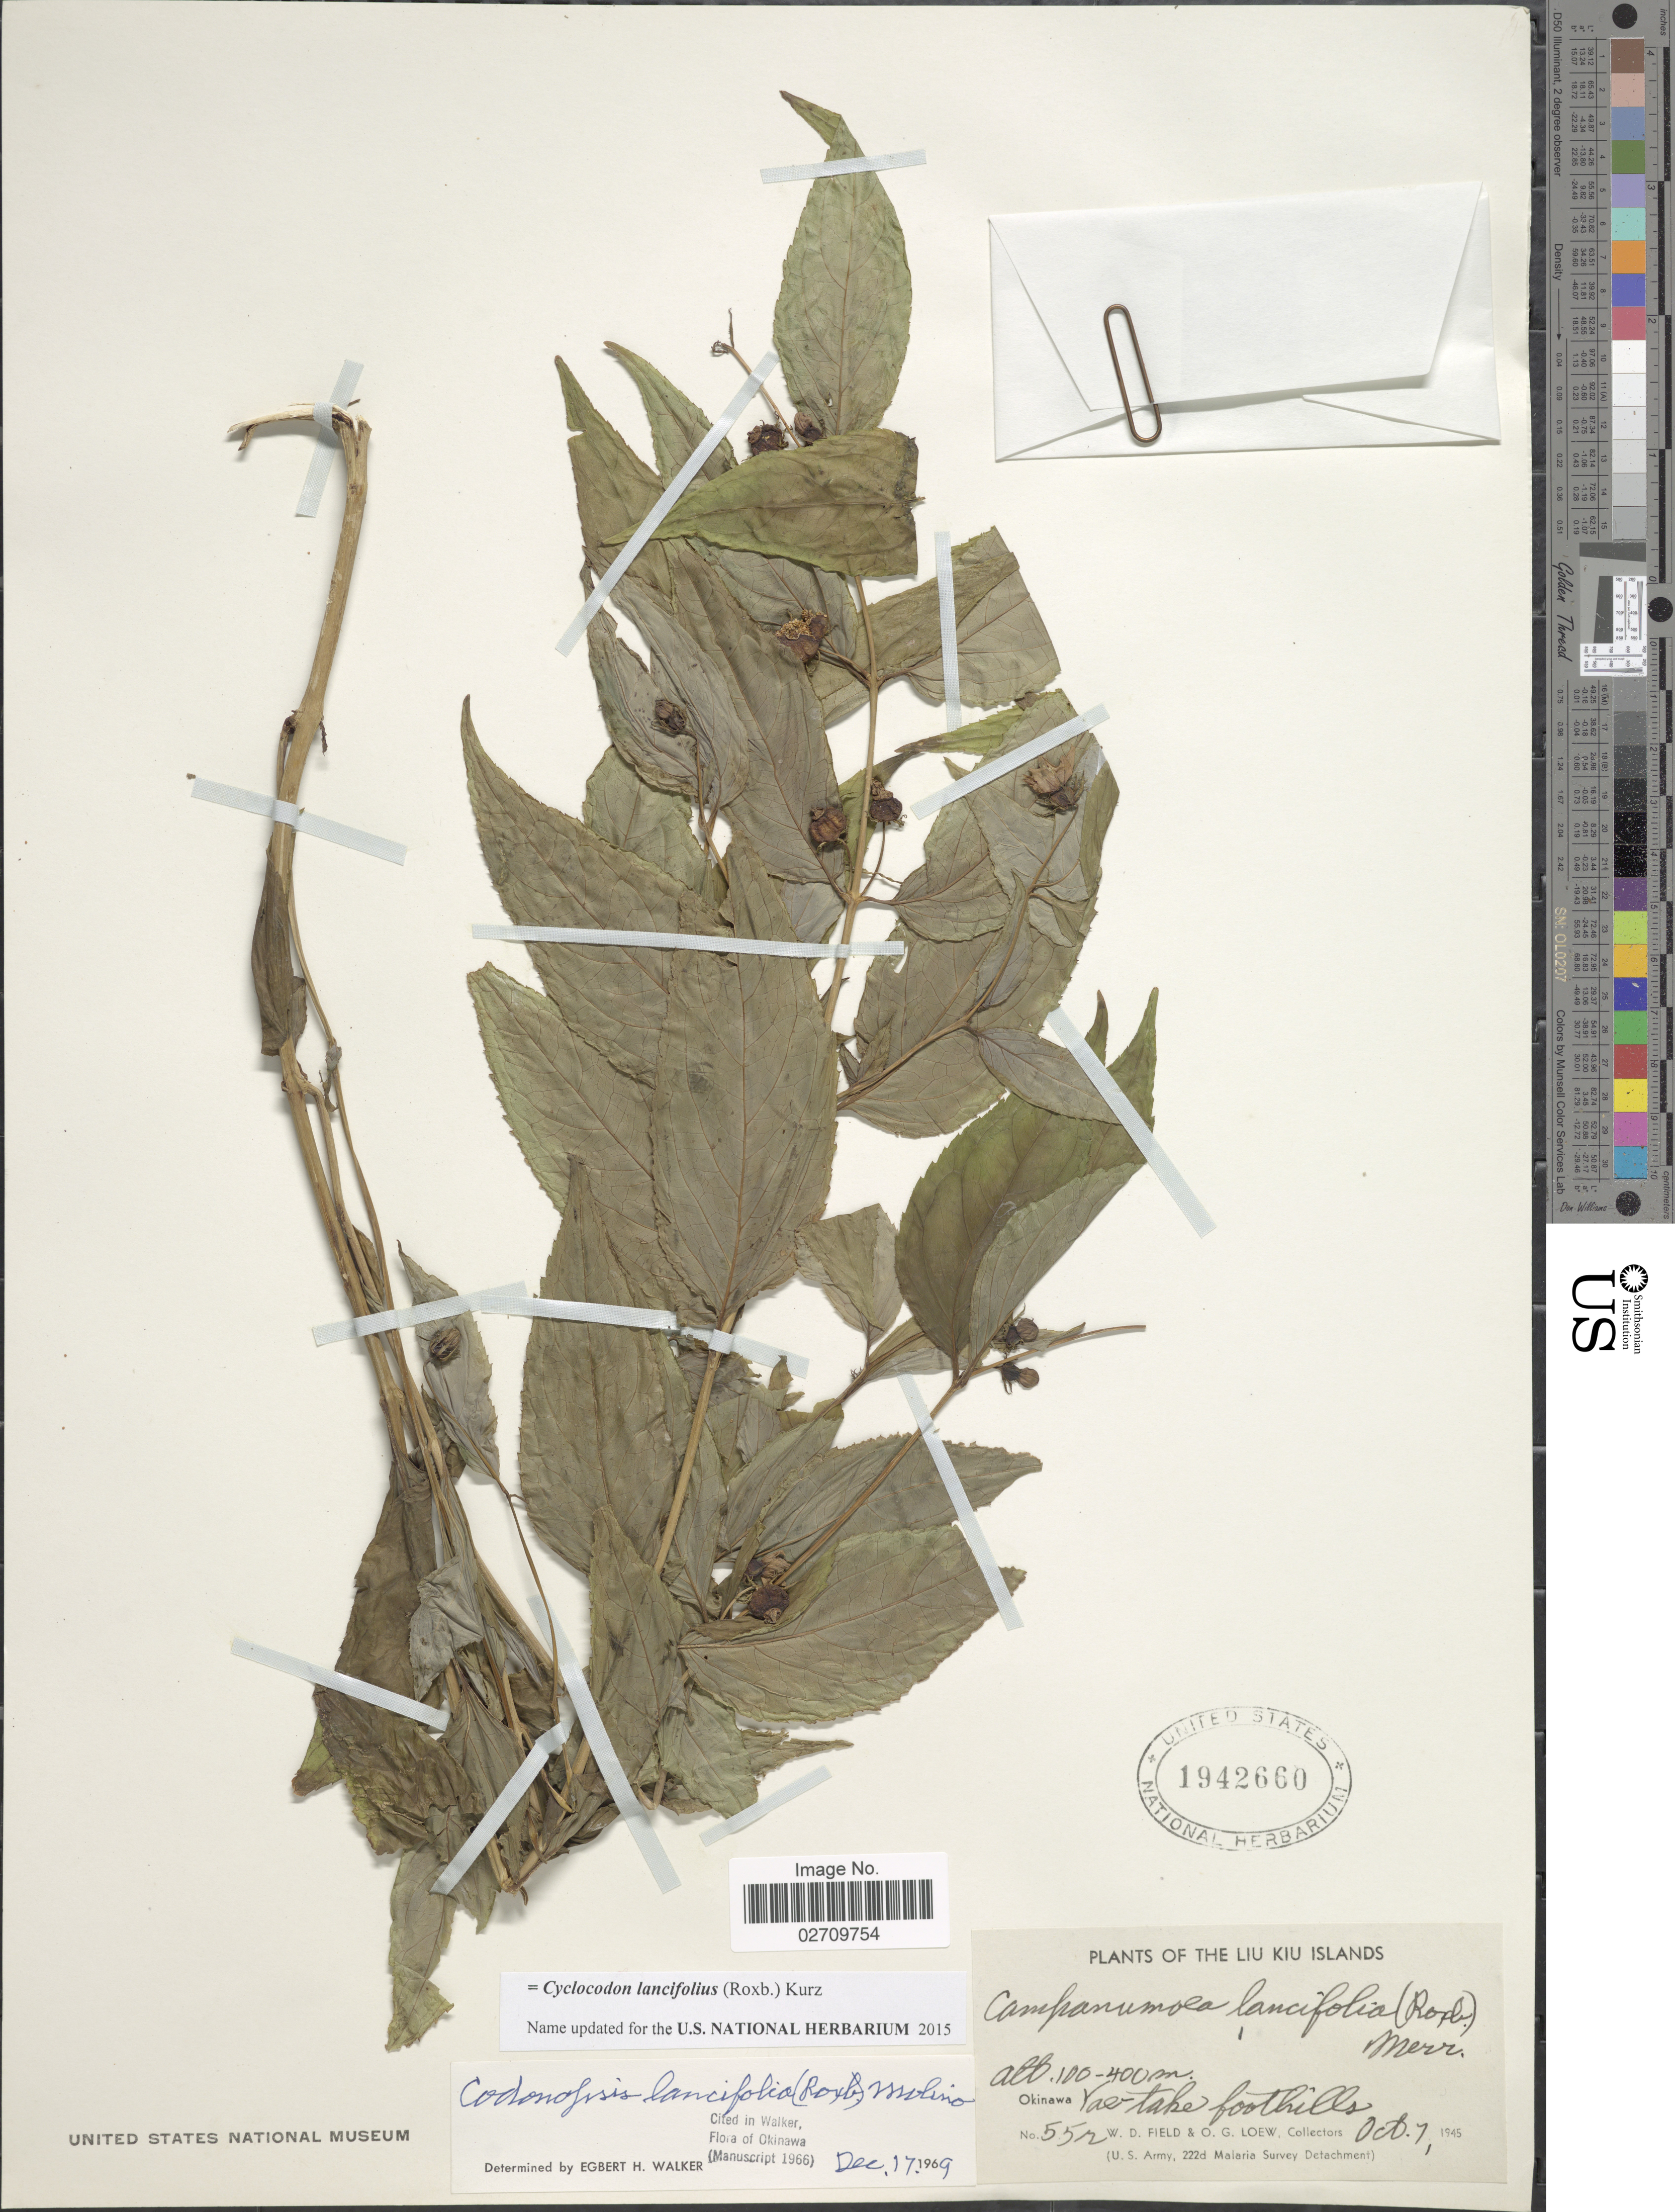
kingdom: Plantae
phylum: Tracheophyta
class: Magnoliopsida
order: Asterales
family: Campanulaceae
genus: Cyclocodon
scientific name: Cyclocodon lancifolius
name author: (Roxb.) Kurz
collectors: W. D. Field & O. G. Loew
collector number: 552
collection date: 1945-10-07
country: Japan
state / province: Okinawa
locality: The Liu Kiu Islands, Okinawa, Yae-take foothills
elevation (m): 100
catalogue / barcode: US 1942660